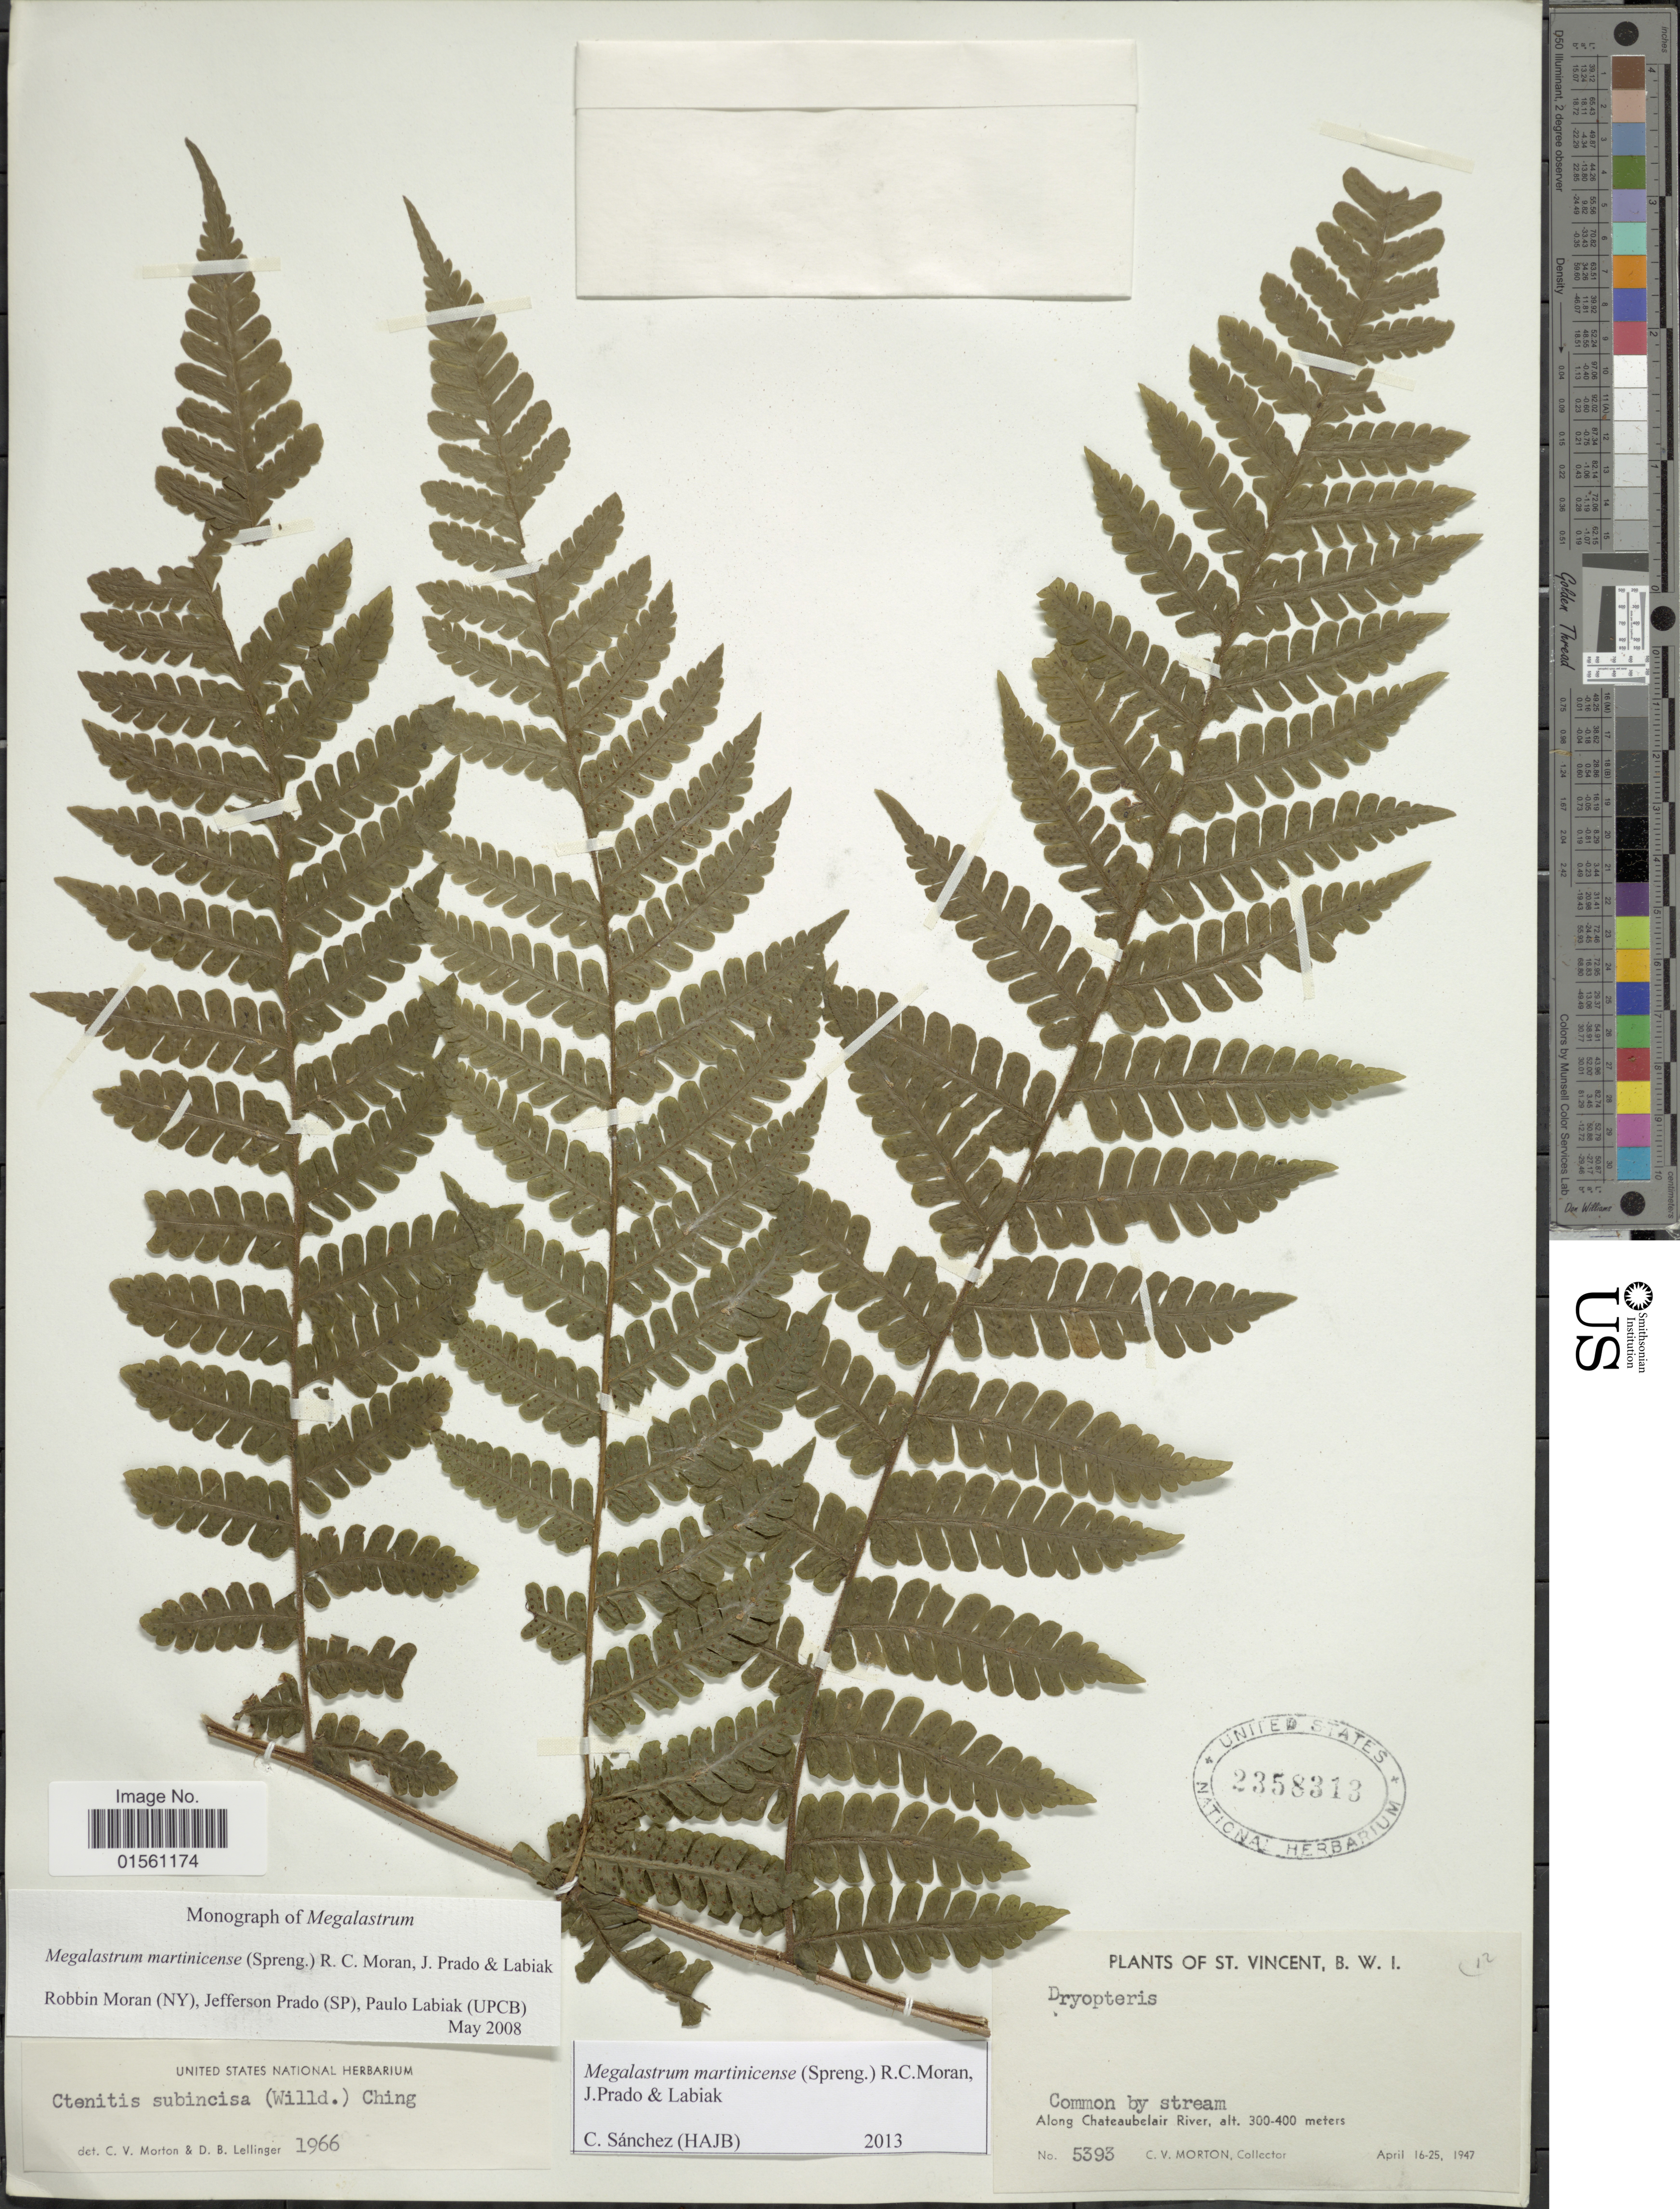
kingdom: Plantae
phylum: Tracheophyta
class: Polypodiopsida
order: Polypodiales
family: Dryopteridaceae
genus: Megalastrum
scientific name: Megalastrum martinicense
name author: (Spreng.) R.C. Moran et al.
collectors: C. V. Morton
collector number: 5393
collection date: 1947-04-16/1947-04-25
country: St. Vincent - Grenadines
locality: St. Vincent, B. W. I., Common by stream, Along Chateaubelair River.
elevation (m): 300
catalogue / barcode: US 2358313